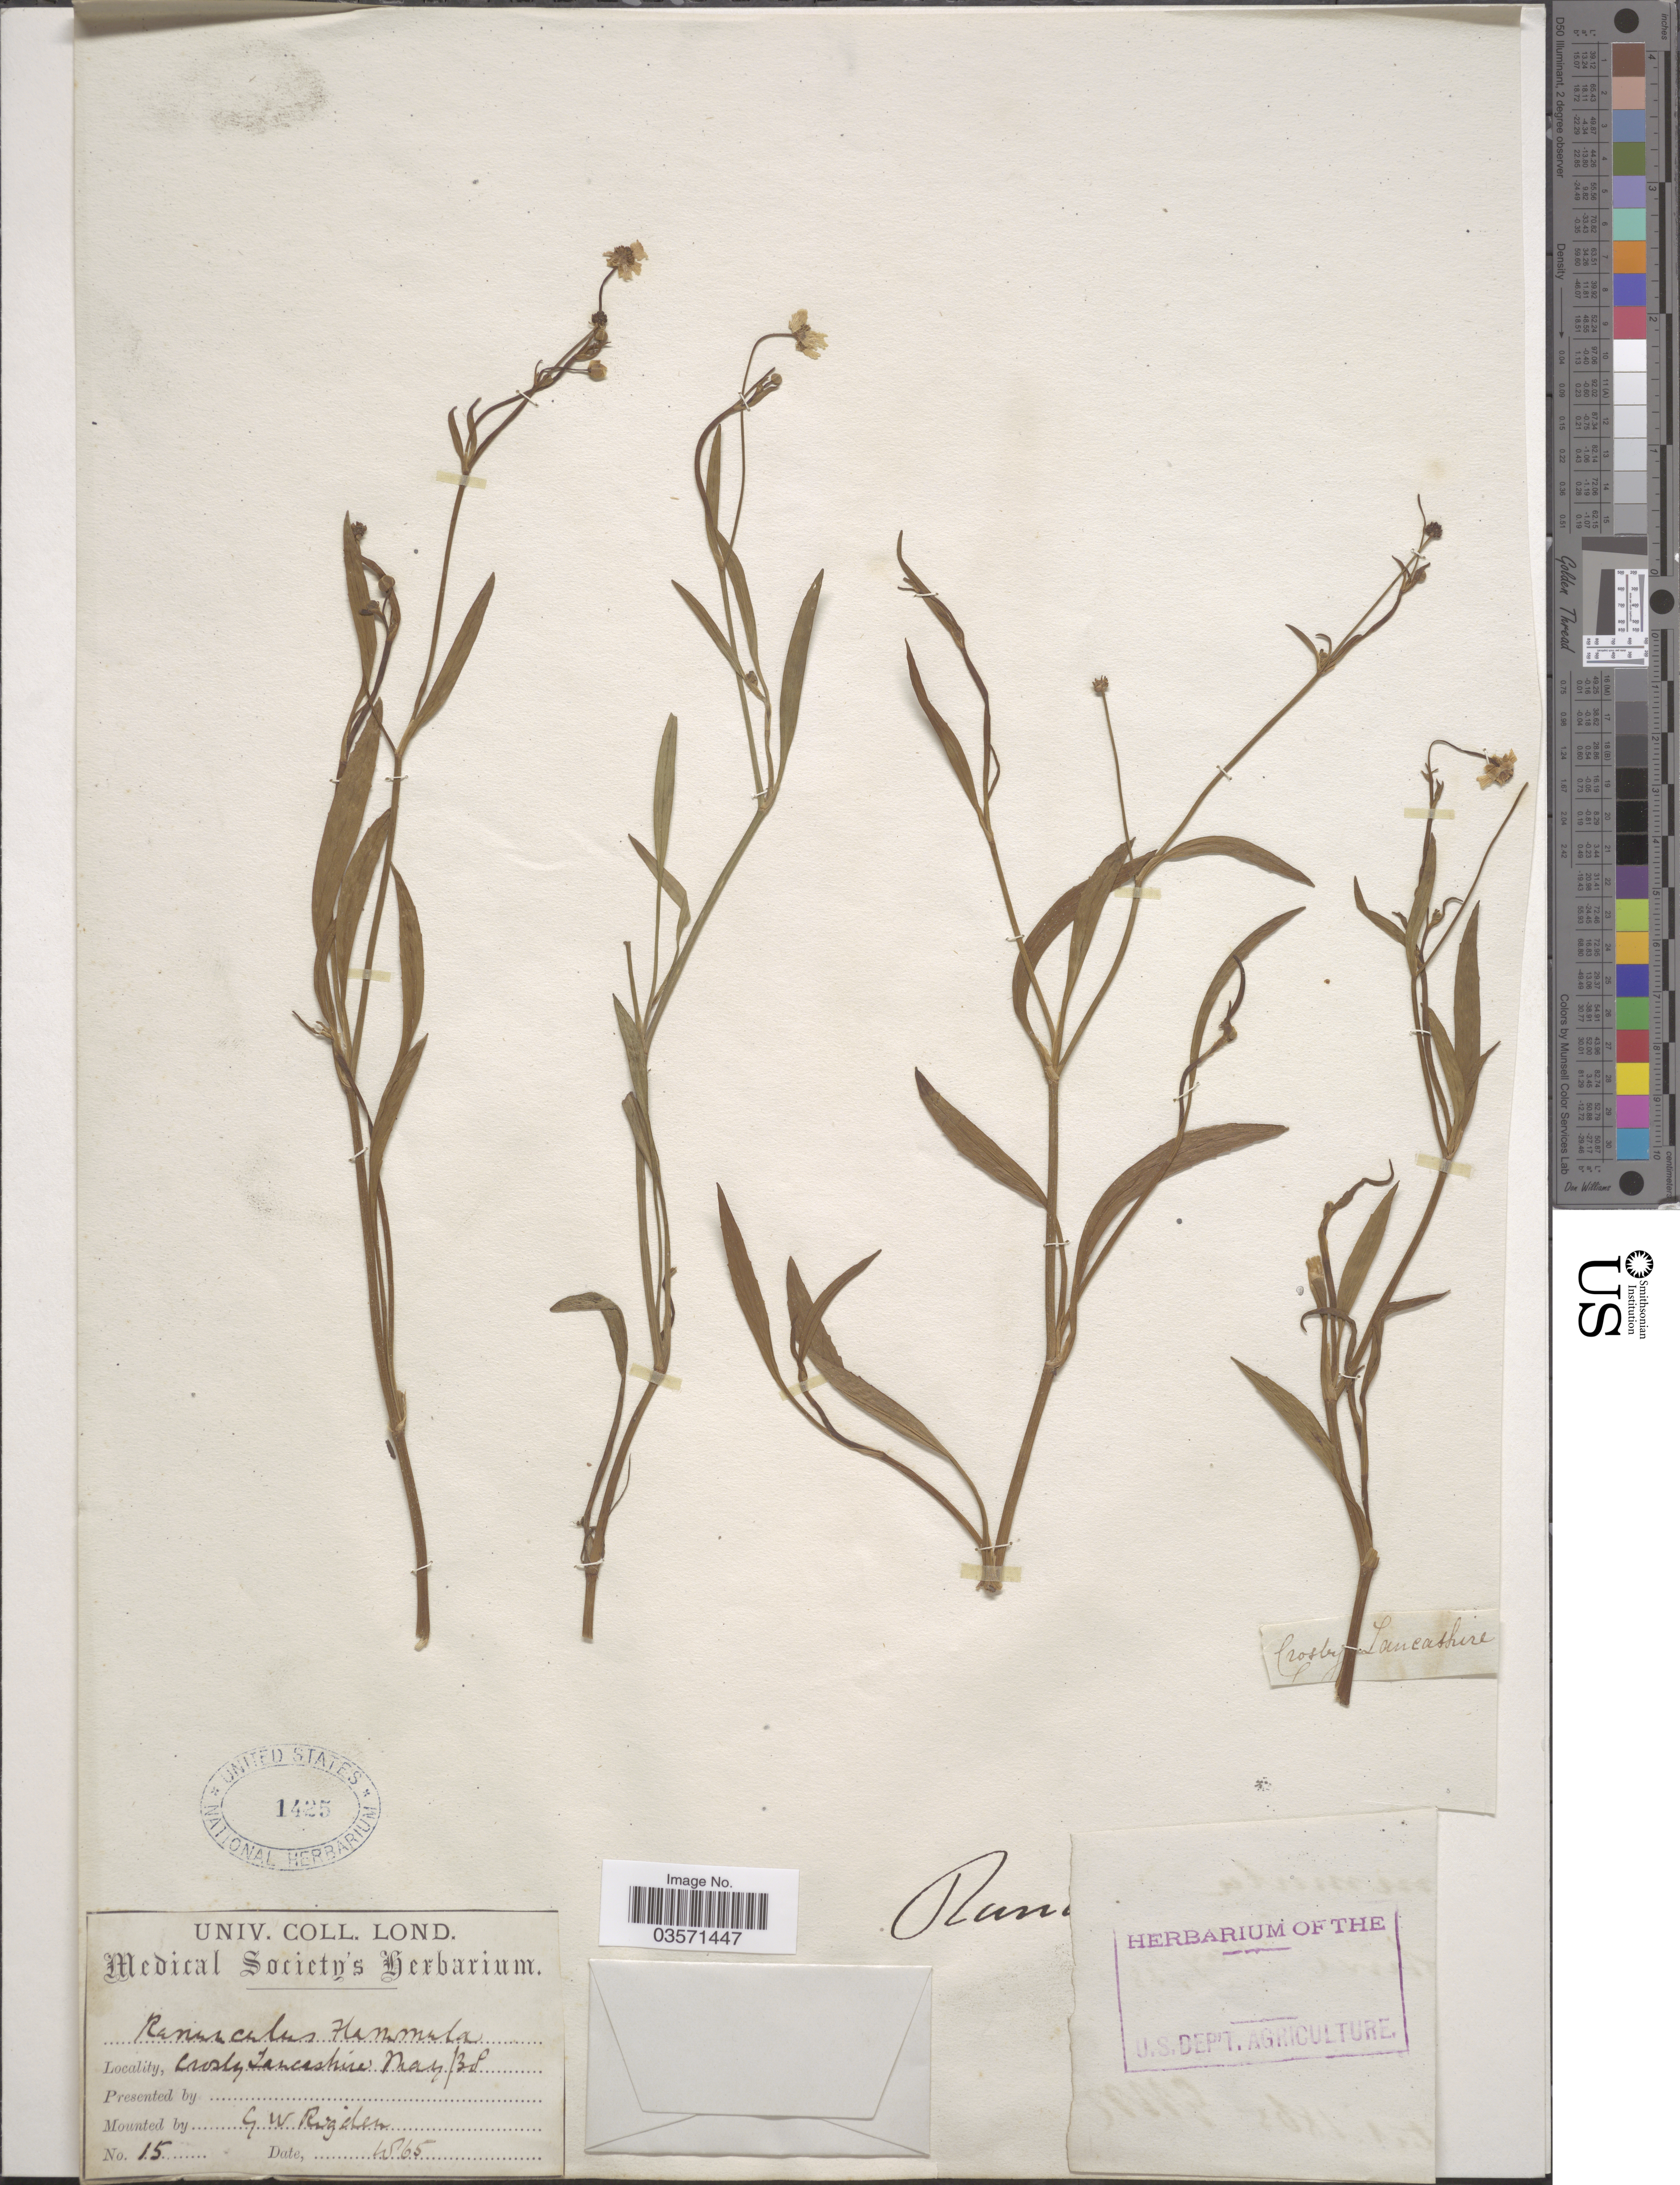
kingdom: Plantae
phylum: Tracheophyta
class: Magnoliopsida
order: Ranunculales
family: Ranunculaceae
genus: Ranunculus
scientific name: Ranunculus flammula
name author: L.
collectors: G. Rigden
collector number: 15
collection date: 1865-05-28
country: United Kingdom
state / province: England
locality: Crosby Lancashire.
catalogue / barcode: US 1425